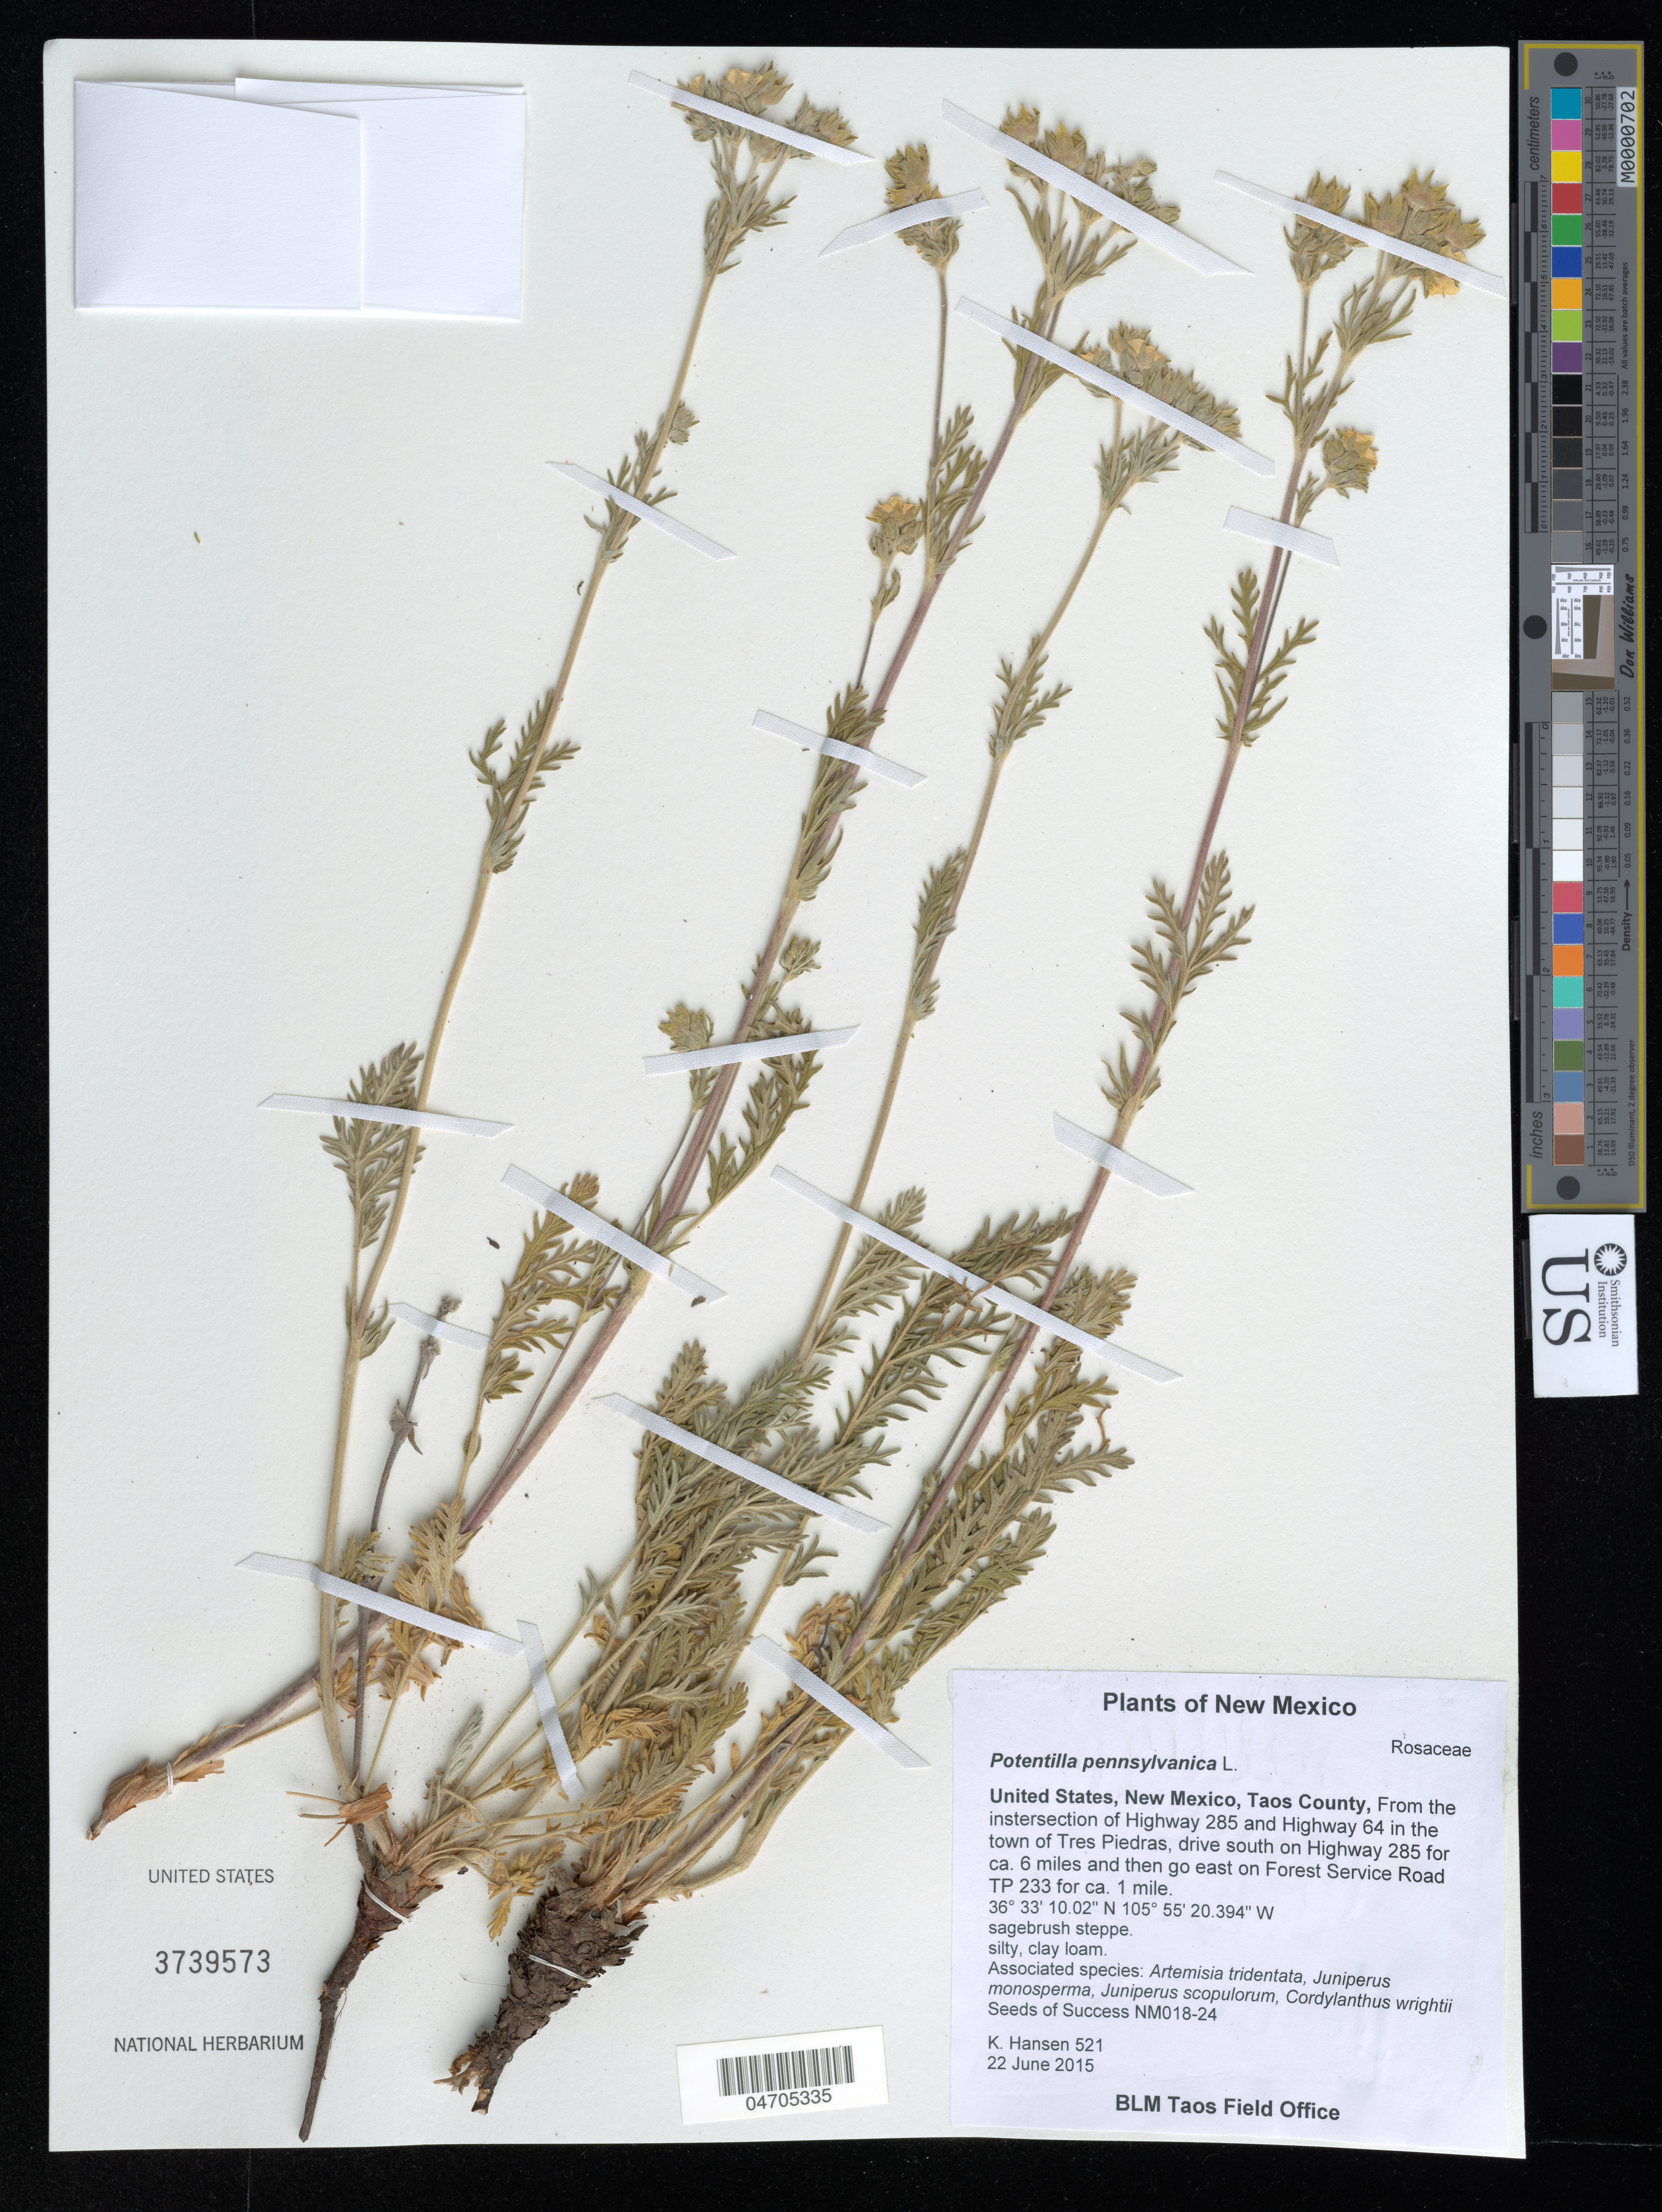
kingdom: Plantae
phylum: Tracheophyta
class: Magnoliopsida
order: Rosales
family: Rosaceae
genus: Potentilla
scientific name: Potentilla pensylvanica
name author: L.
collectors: K. Hansen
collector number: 521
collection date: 2015-06-22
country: United States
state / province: New Mexico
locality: Taos County, From the instersection of Highway 285 and Highway 64 in the town of Tres Piedras, drive south on Highway 285 for ca. 6 miles and then go east on Forest Service Road TP 233 for ca. 1 mile.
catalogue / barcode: US 3739573